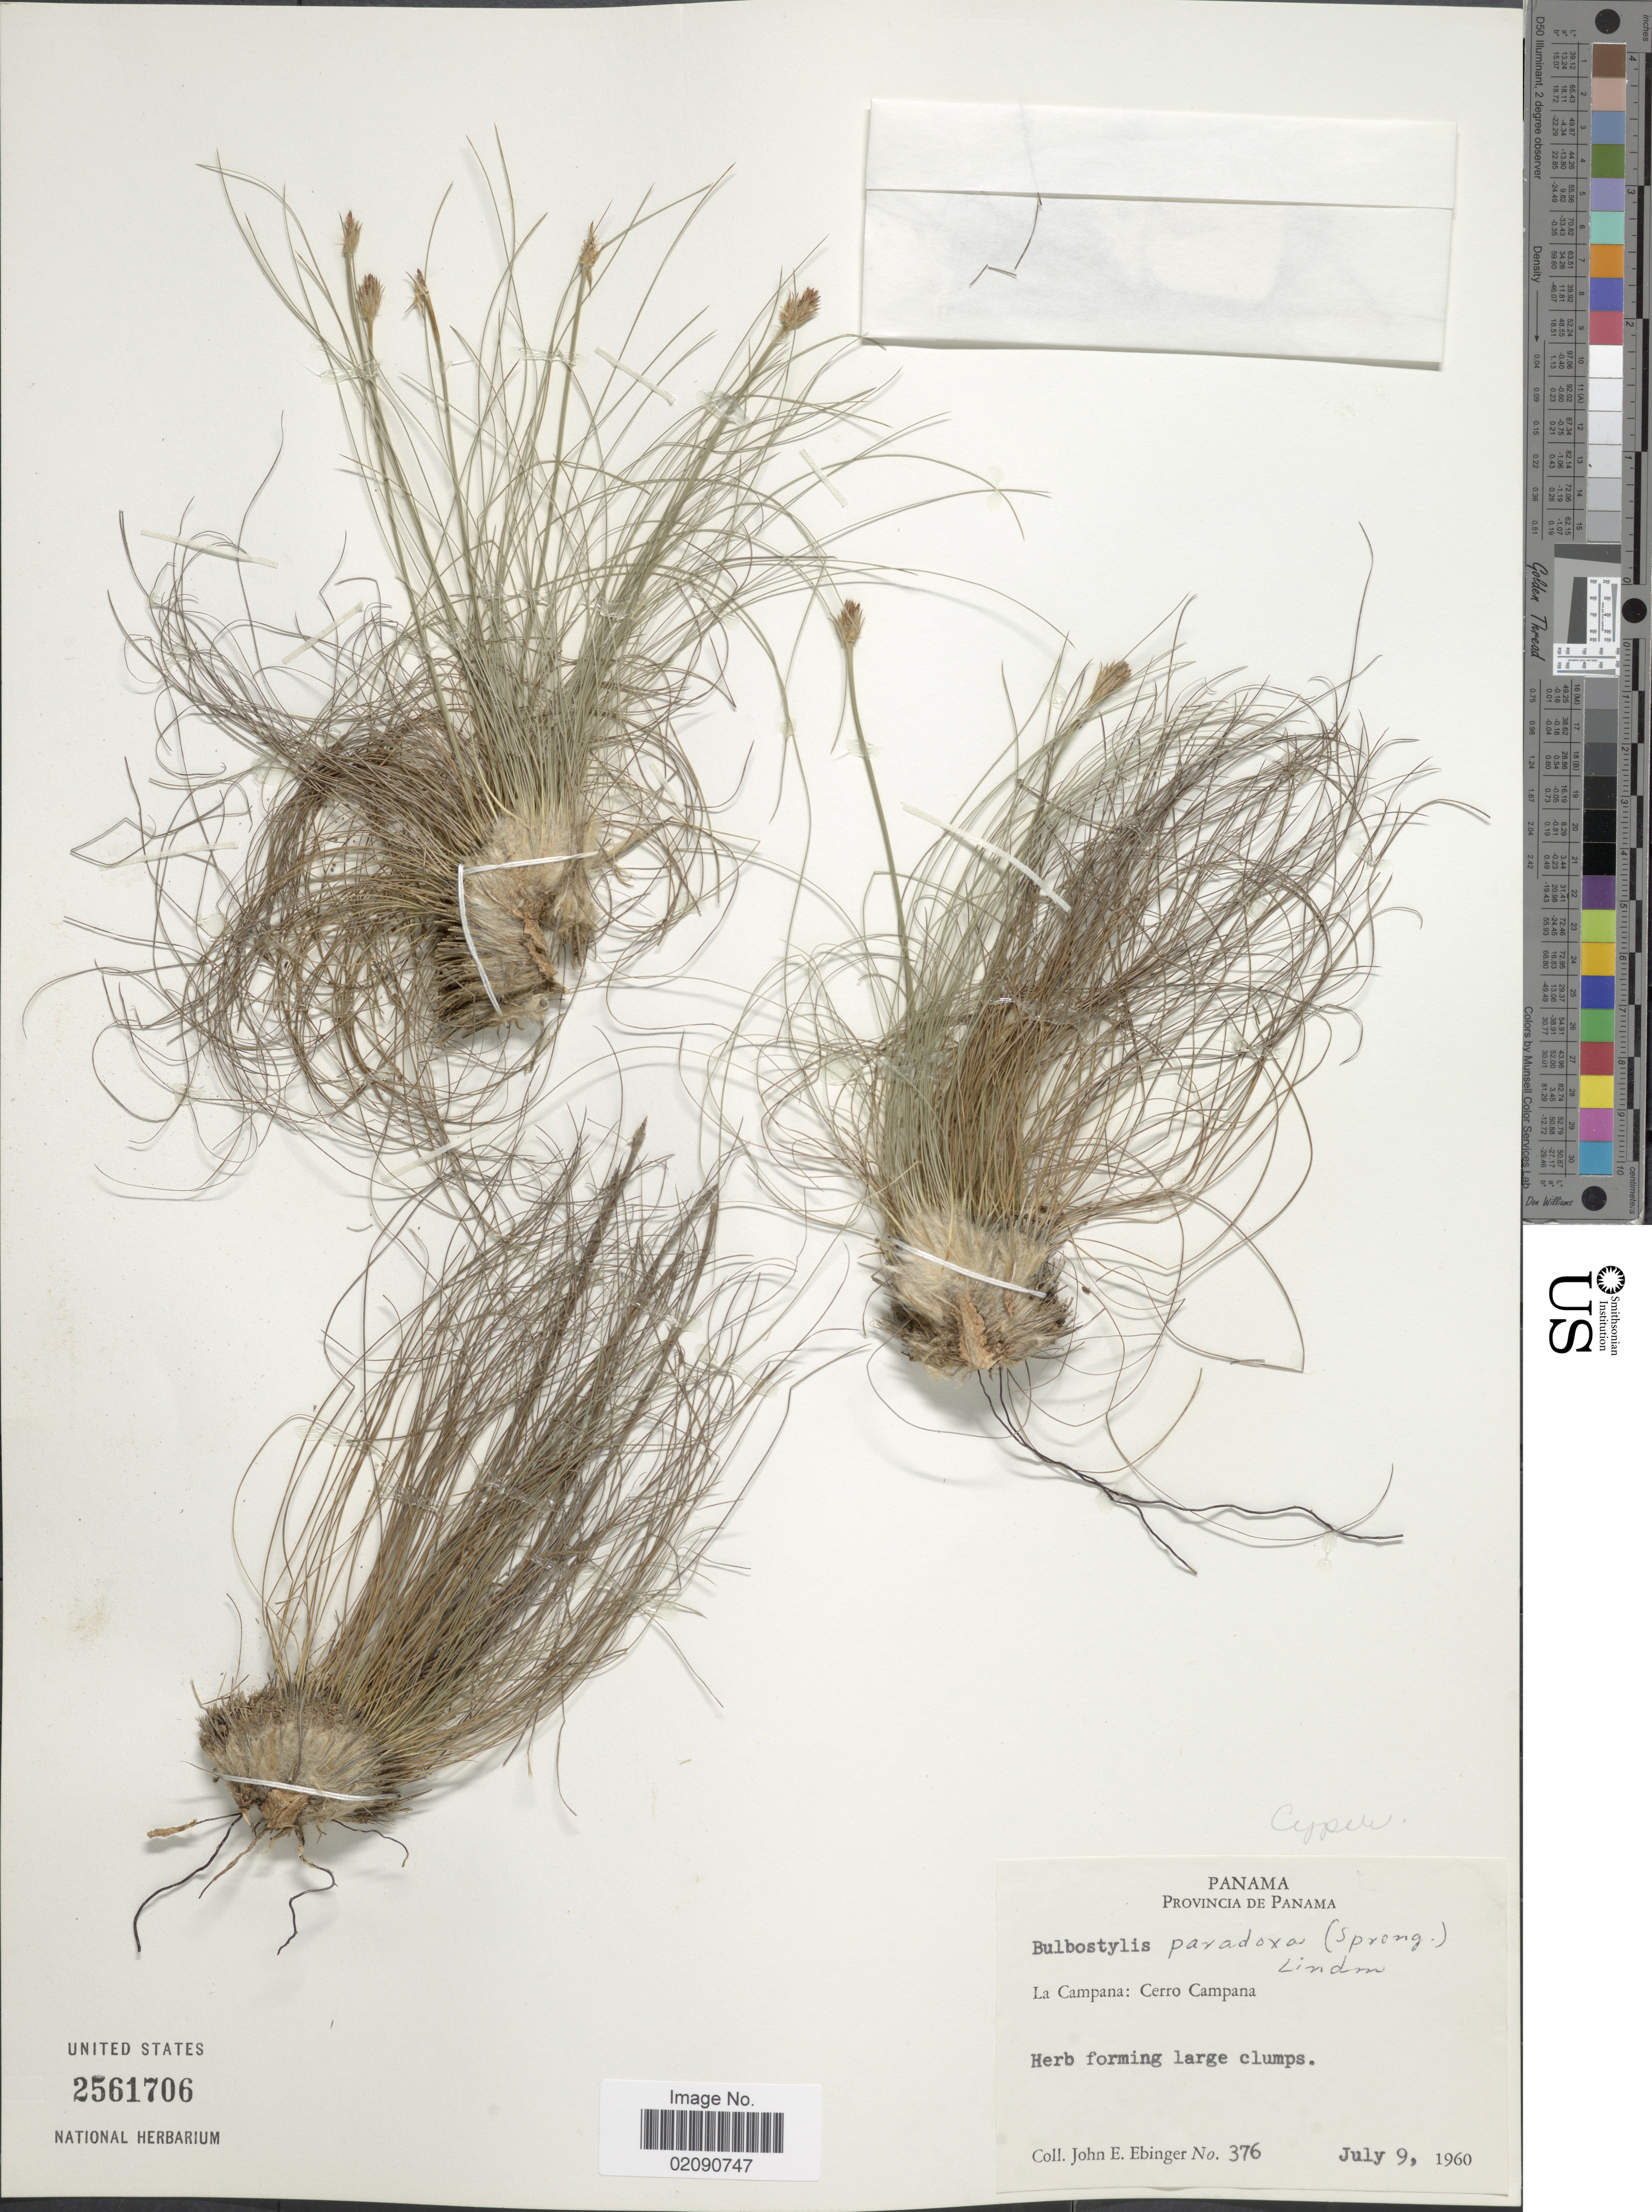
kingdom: Plantae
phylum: Tracheophyta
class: Liliopsida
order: Poales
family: Cyperaceae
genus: Bulbostylis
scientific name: Bulbostylis paradoxa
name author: (Spreng.) Lindm.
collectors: J. Ebinger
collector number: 376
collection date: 1960-07-09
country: Panama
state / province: Panamá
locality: Provincia de Panama. La Campana: Cerro Campana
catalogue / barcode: US 2561706